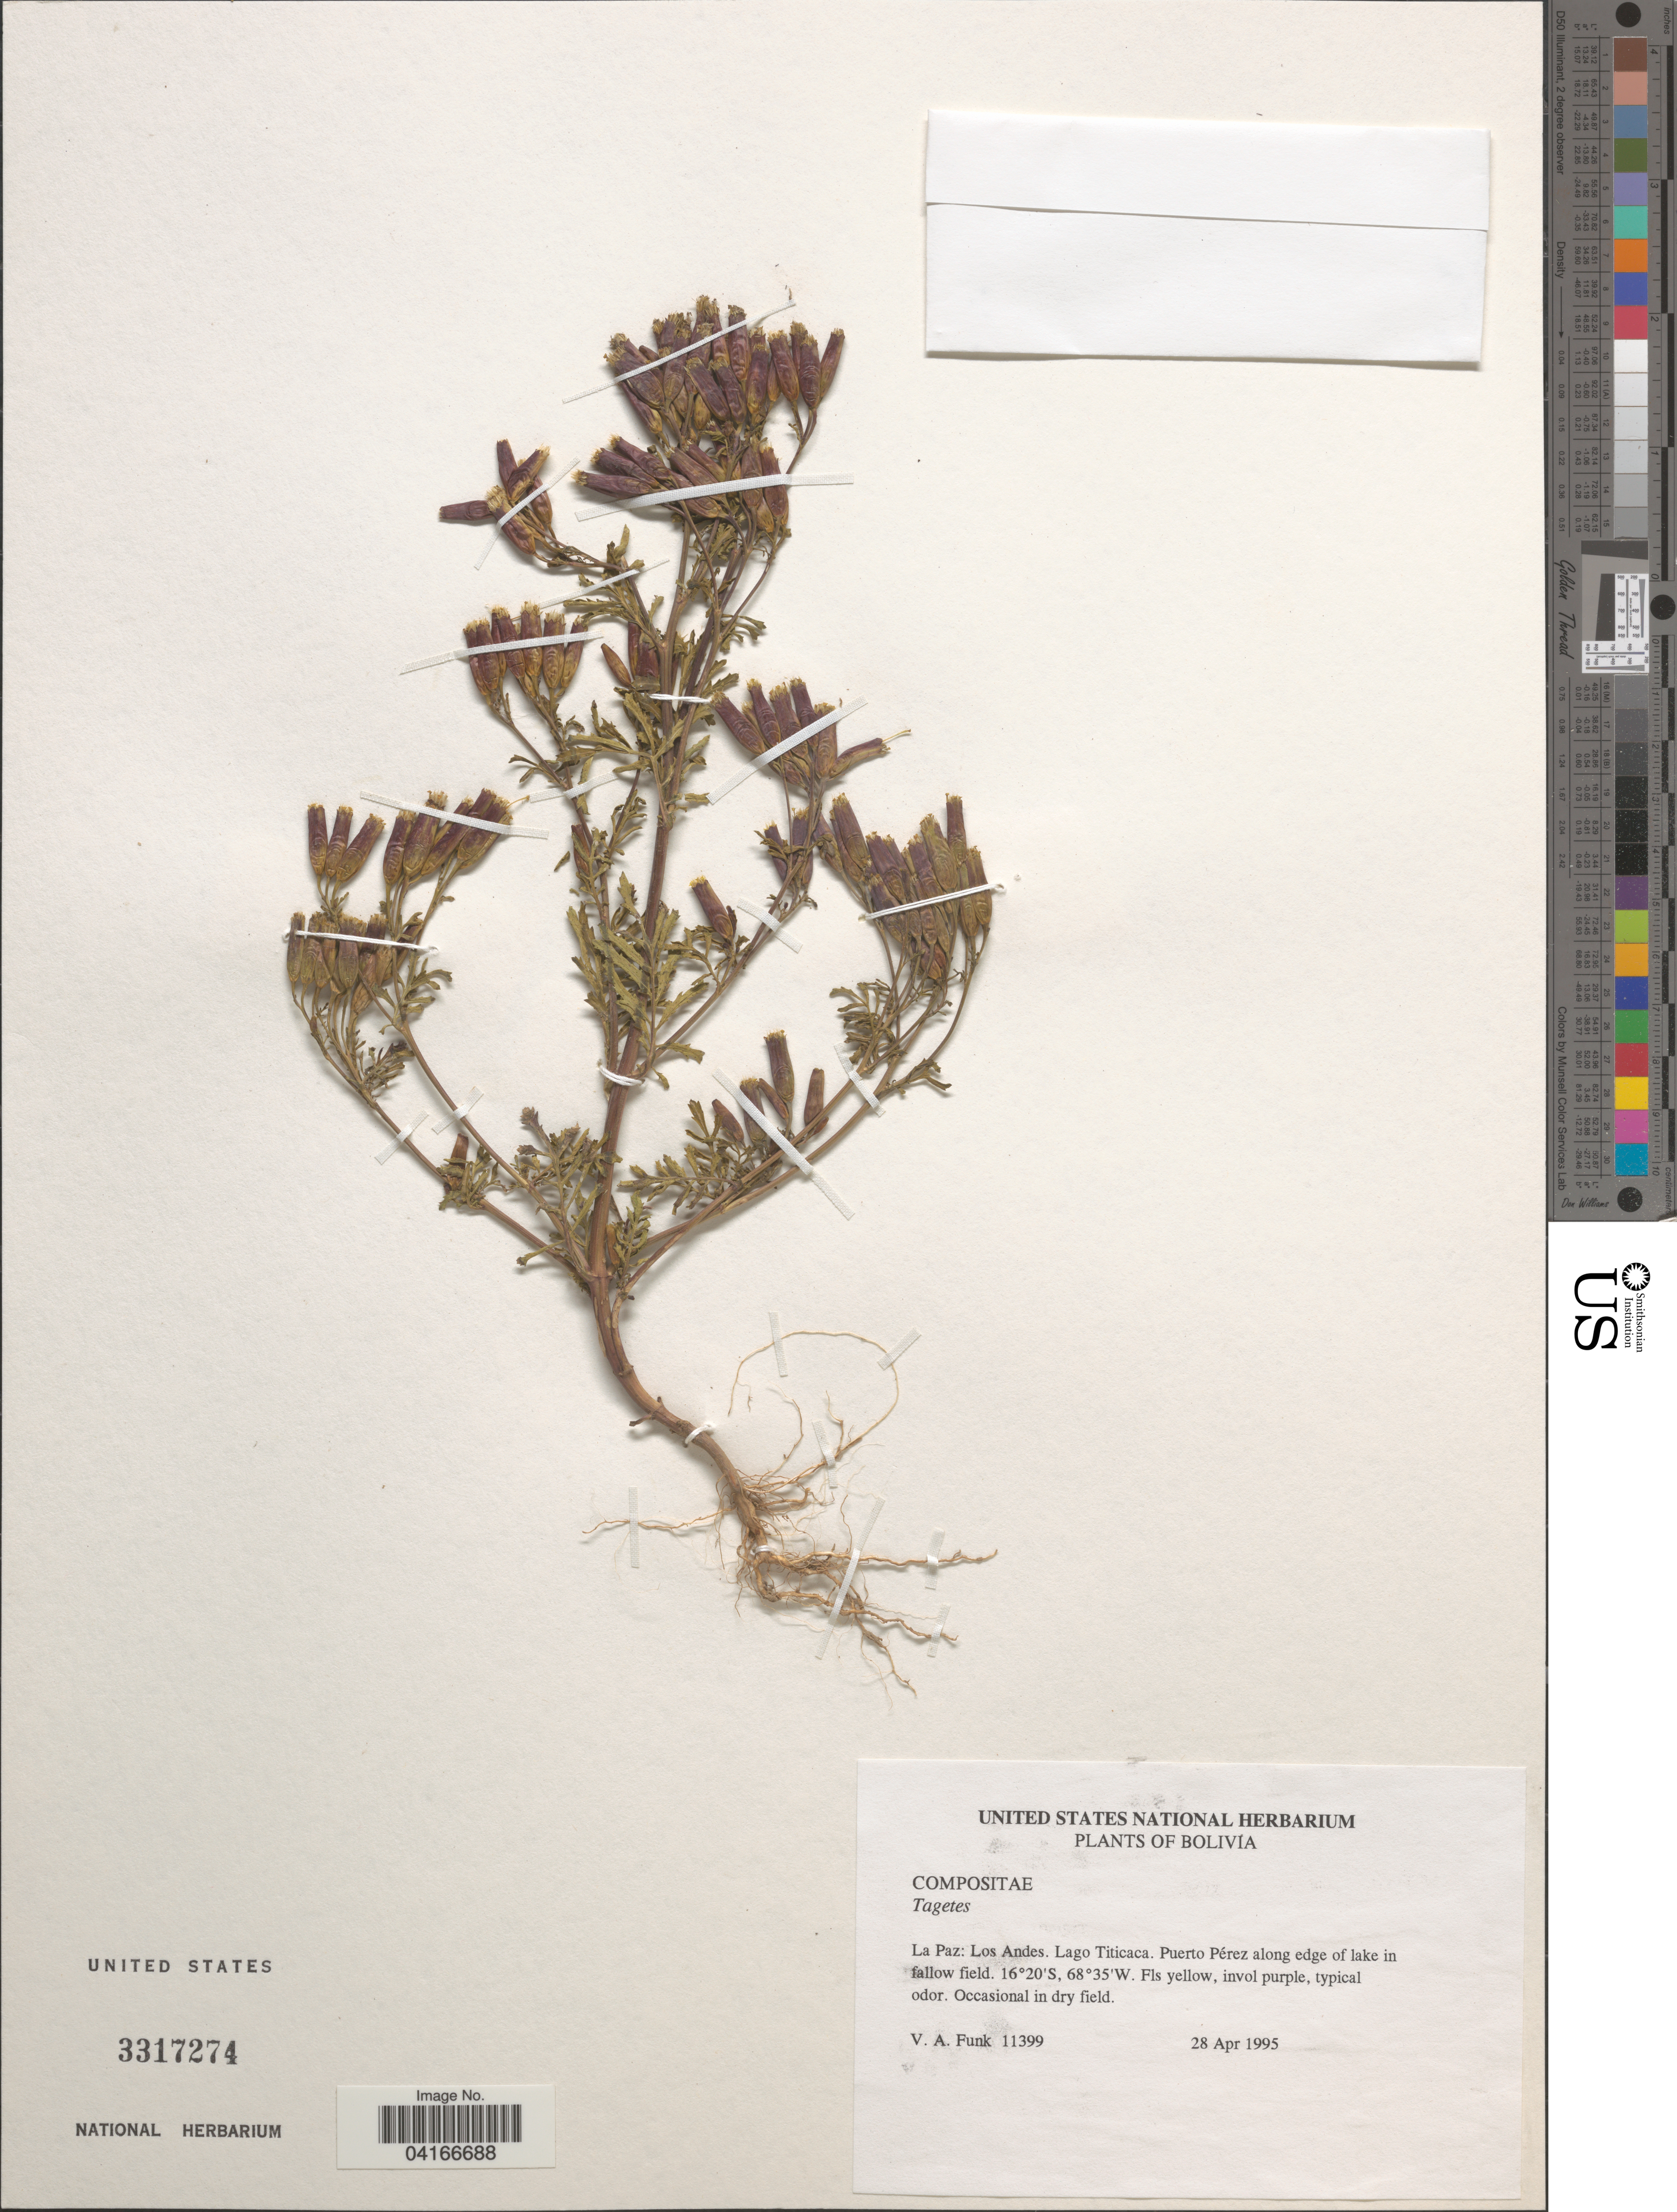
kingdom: Plantae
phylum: Tracheophyta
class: Magnoliopsida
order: Asterales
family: Asteraceae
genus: Tagetes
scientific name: Tagetes sp.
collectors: V. Funk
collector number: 11399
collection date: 1995-04-28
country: Bolivia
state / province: La Paz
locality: Los Andes. Lago Titicaca. Puerto Pérez along edge of lake in fallow field.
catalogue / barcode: US 3317274